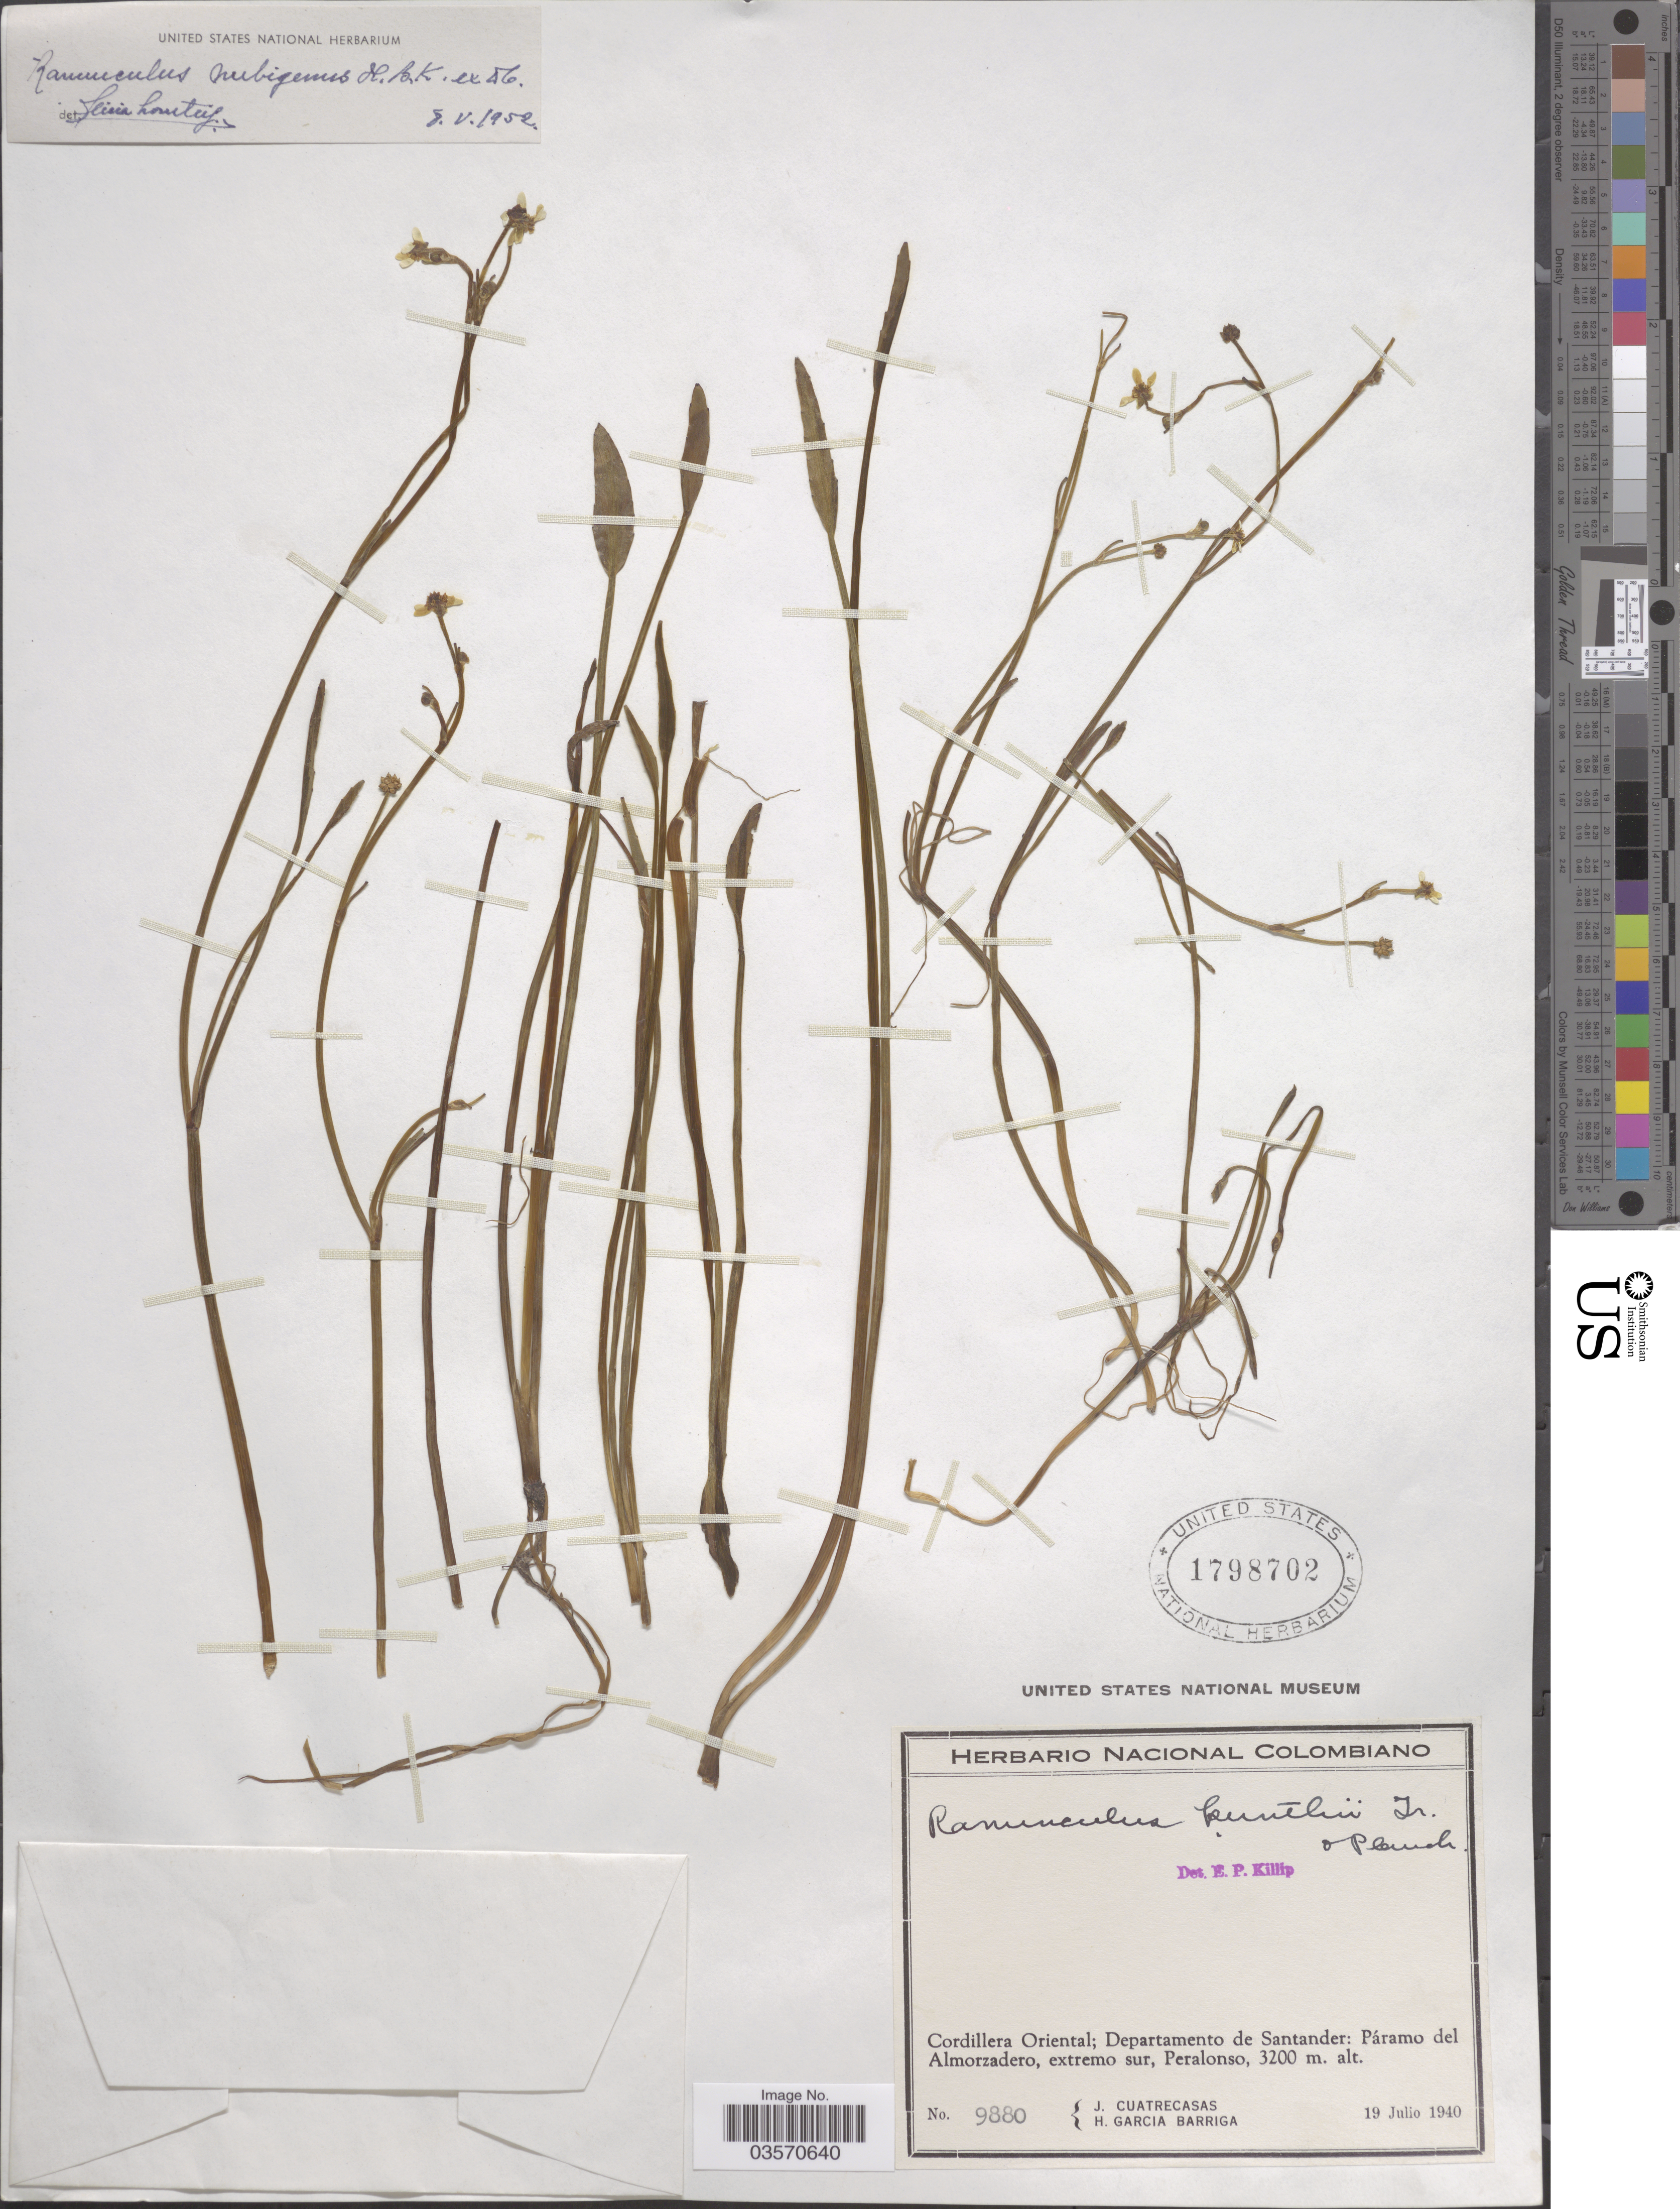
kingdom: Plantae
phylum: Tracheophyta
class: Magnoliopsida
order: Ranunculales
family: Ranunculaceae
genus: Ranunculus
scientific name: Ranunculus nubigenus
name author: Humb. et al. ex DC.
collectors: J. Cuatrecasas & H. García Barriga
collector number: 9880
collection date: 1940-07-19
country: Colombia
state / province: Santander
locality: Cordillera Oriental; Departamento de Santander: Páramo del Almorzadero, extremo sur, Peralonso.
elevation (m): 3200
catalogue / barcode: US 1798702